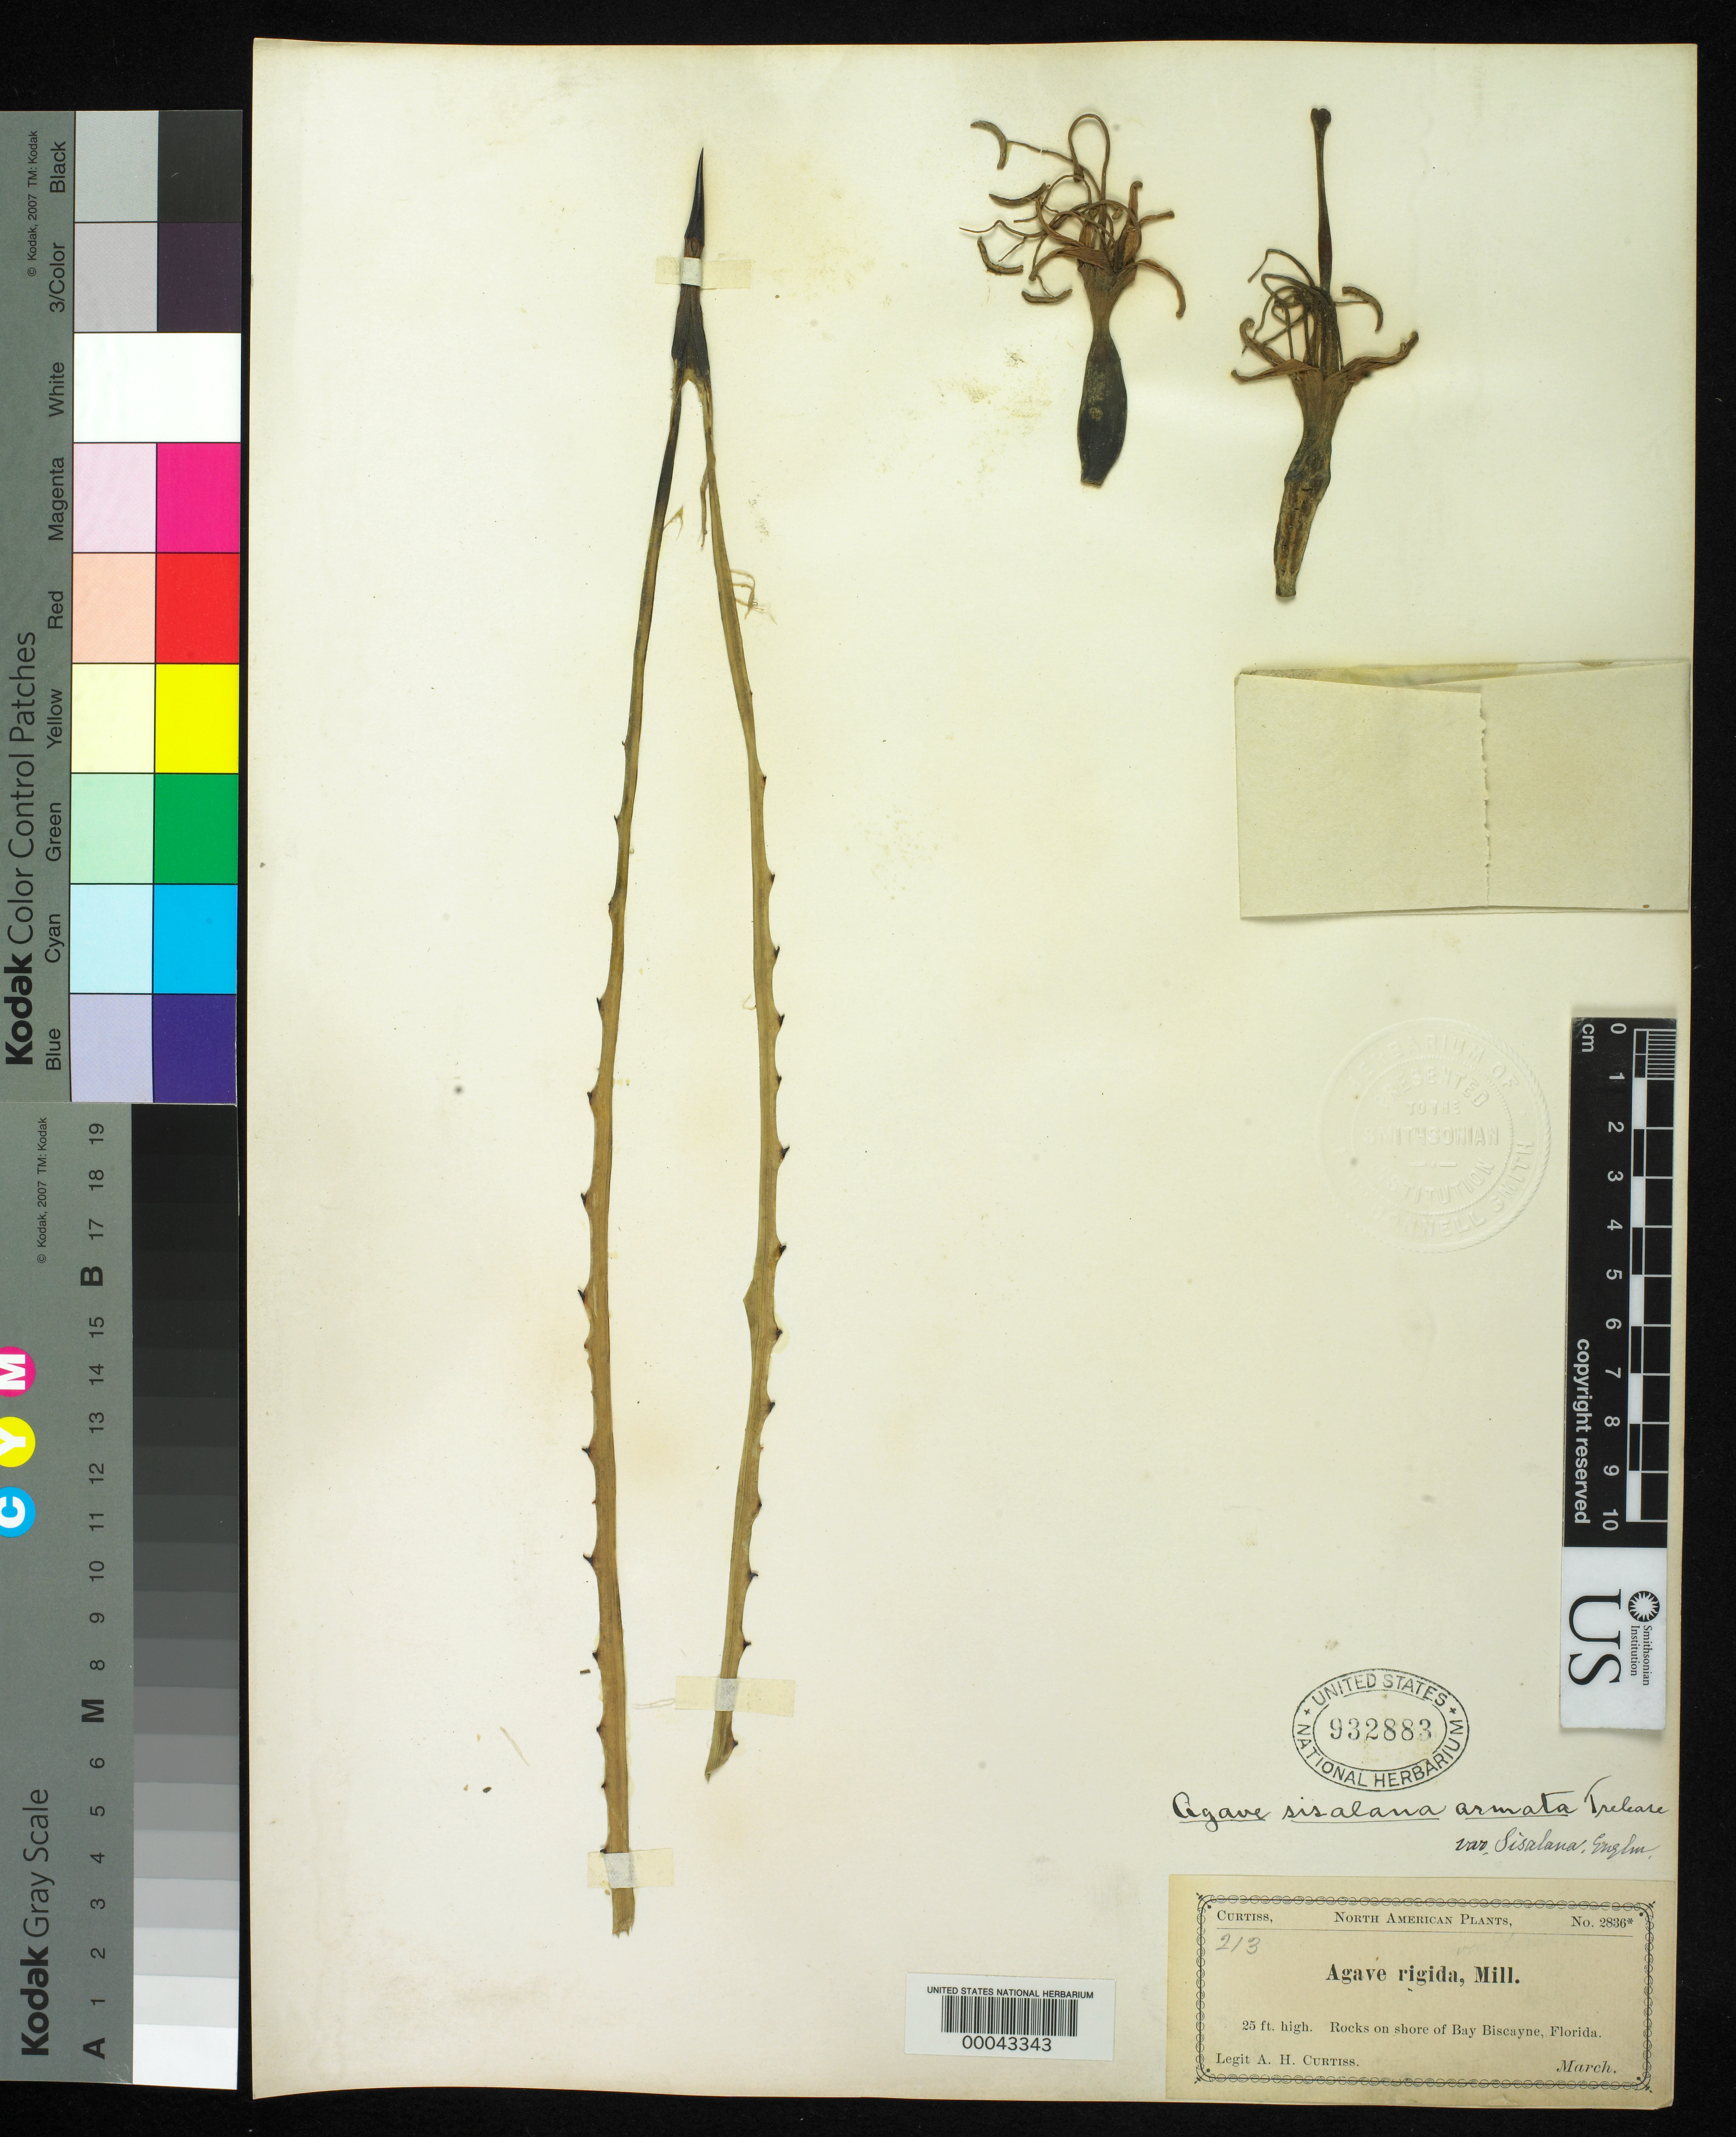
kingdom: Plantae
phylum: Tracheophyta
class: Liliopsida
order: Asparagales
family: Asparagaceae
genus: Agave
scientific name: Agave sisalana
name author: Perrine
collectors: A. H. Curtiss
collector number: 2836 / 213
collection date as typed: Mar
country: United States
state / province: Florida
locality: Rocks on shore of bay biscayne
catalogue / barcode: US 932883